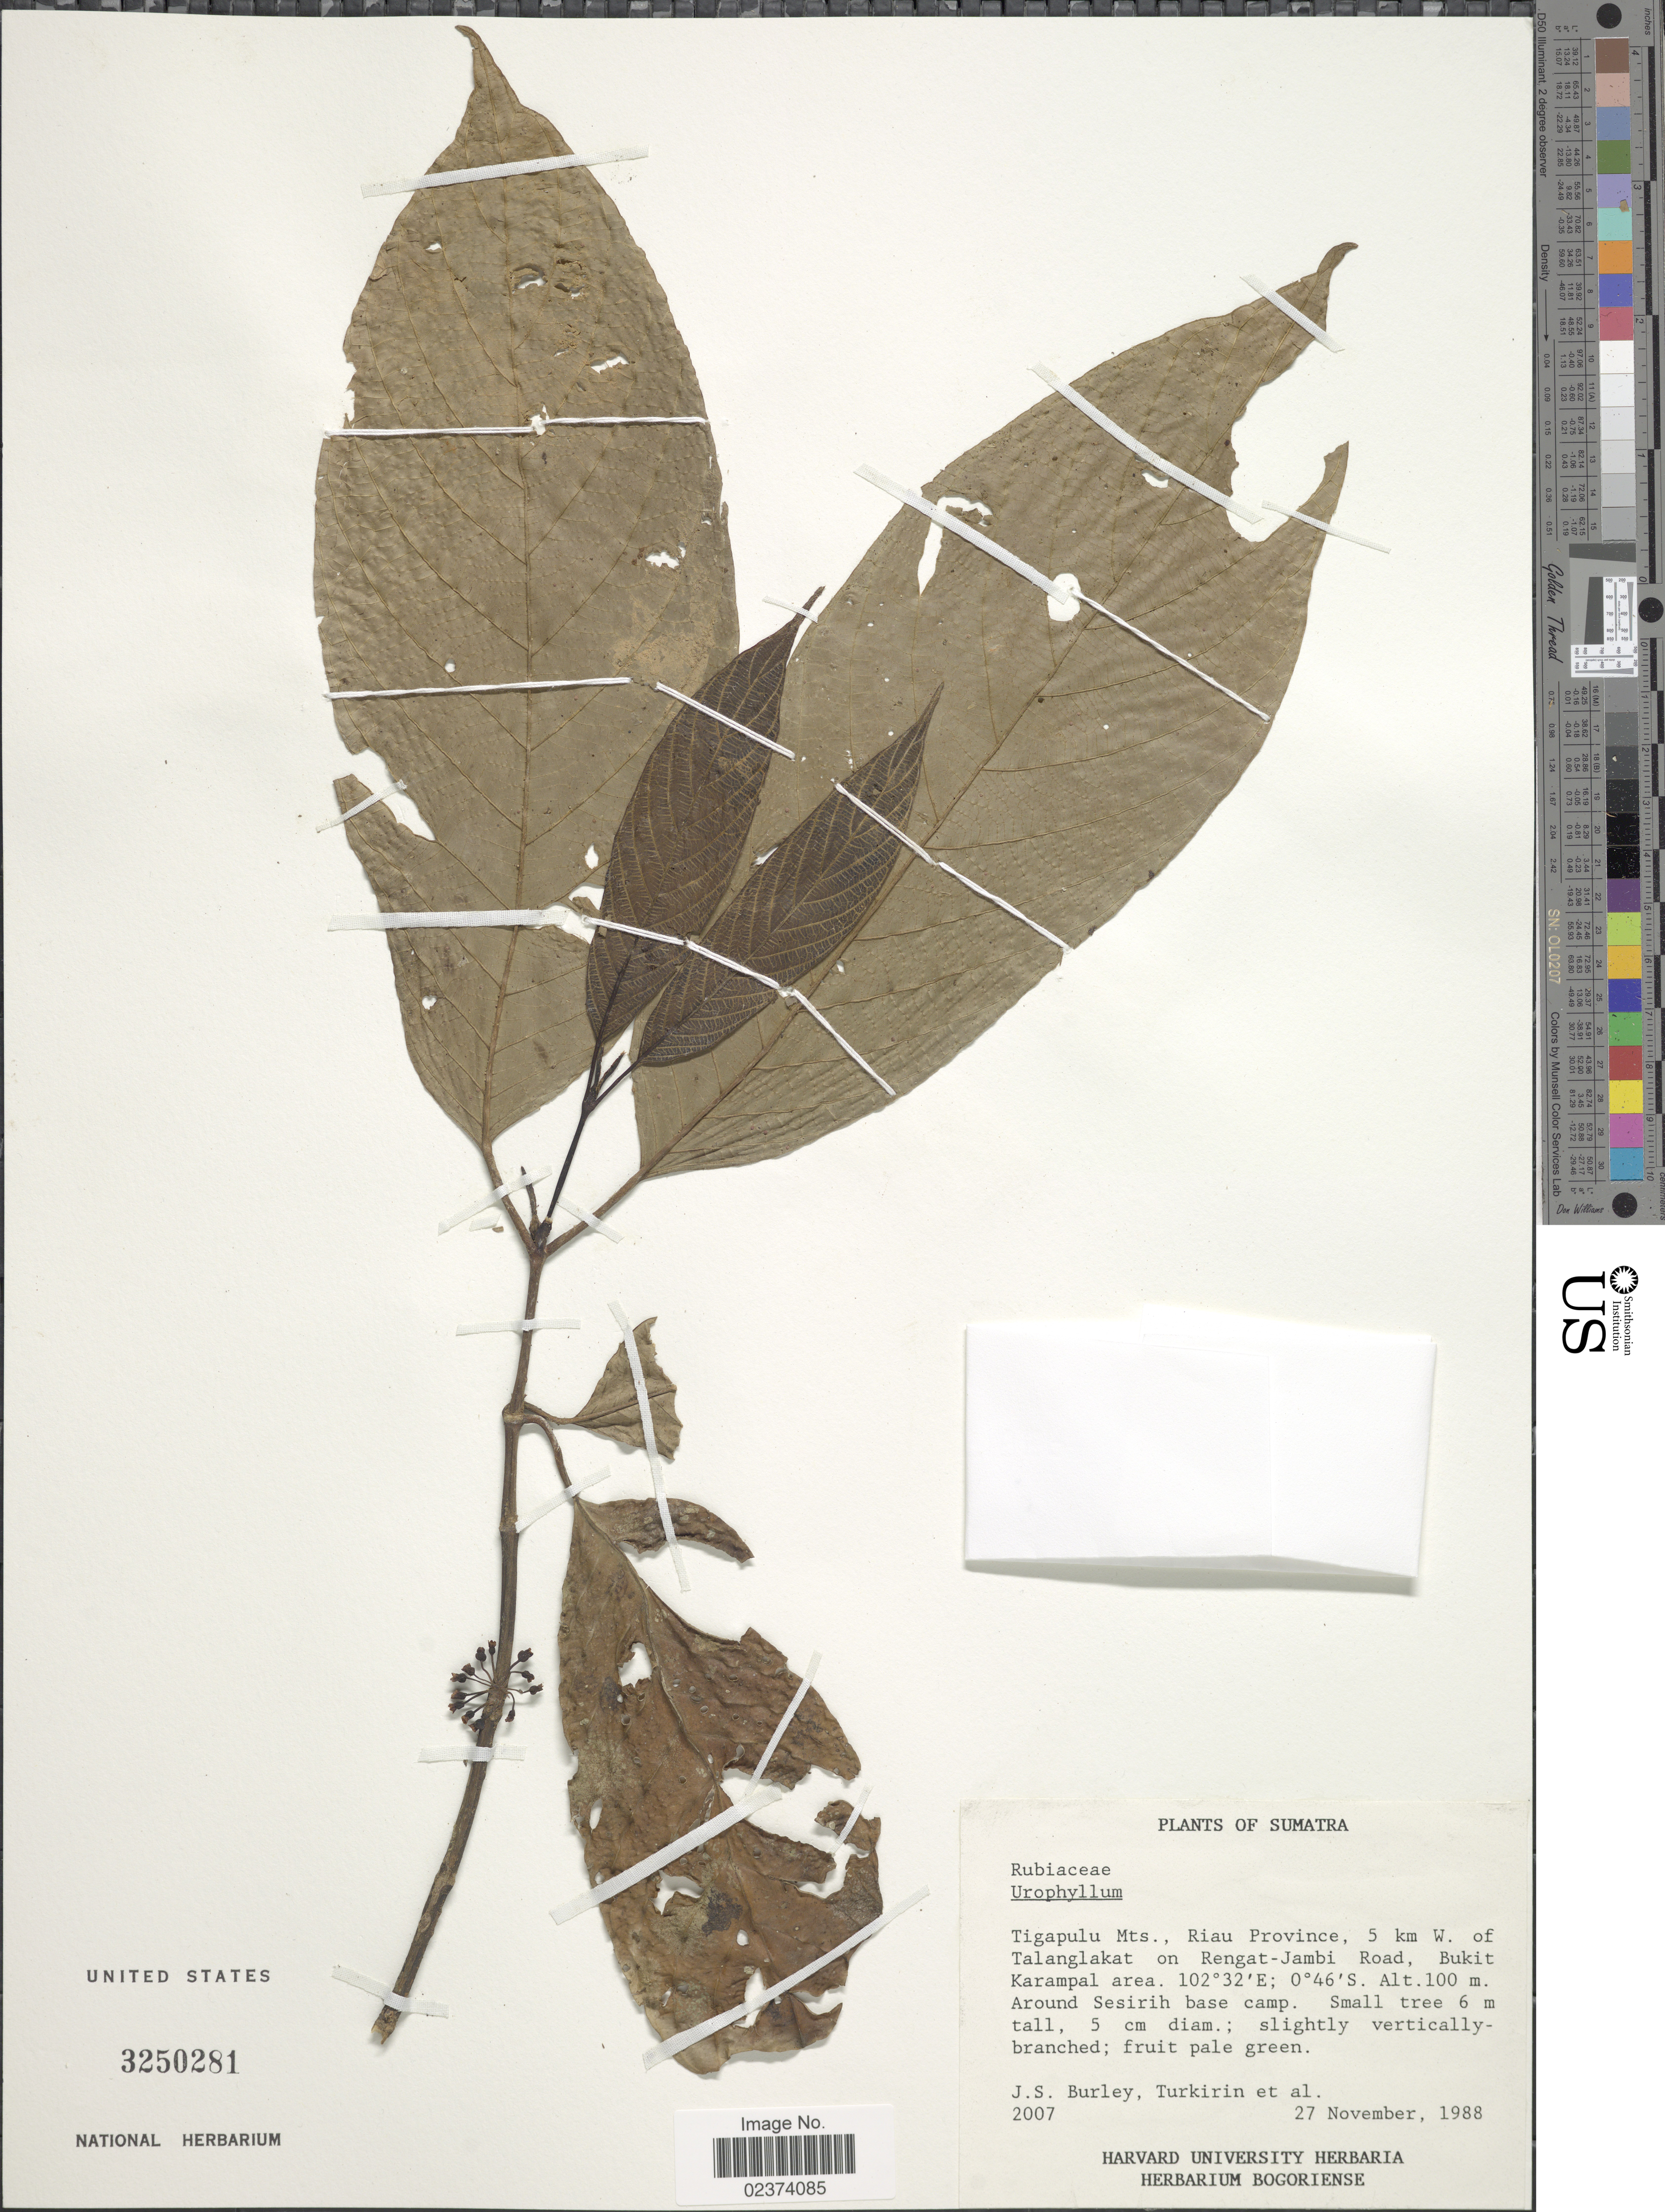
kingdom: Plantae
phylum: Tracheophyta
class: Magnoliopsida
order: Gentianales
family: Rubiaceae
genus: Urophyllum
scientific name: Urophyllum sp.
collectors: J. S. Burley, -. Turkirin & et al.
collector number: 2007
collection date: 1988-11-27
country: Indonesia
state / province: Sumatra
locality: Tigapulu Mts., Riau Province, 5 km W. of Talanglakat on Rengat-Jambi Road, Bukit Karampal area, Around Sesirih base camp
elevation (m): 100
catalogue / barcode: US 3250281